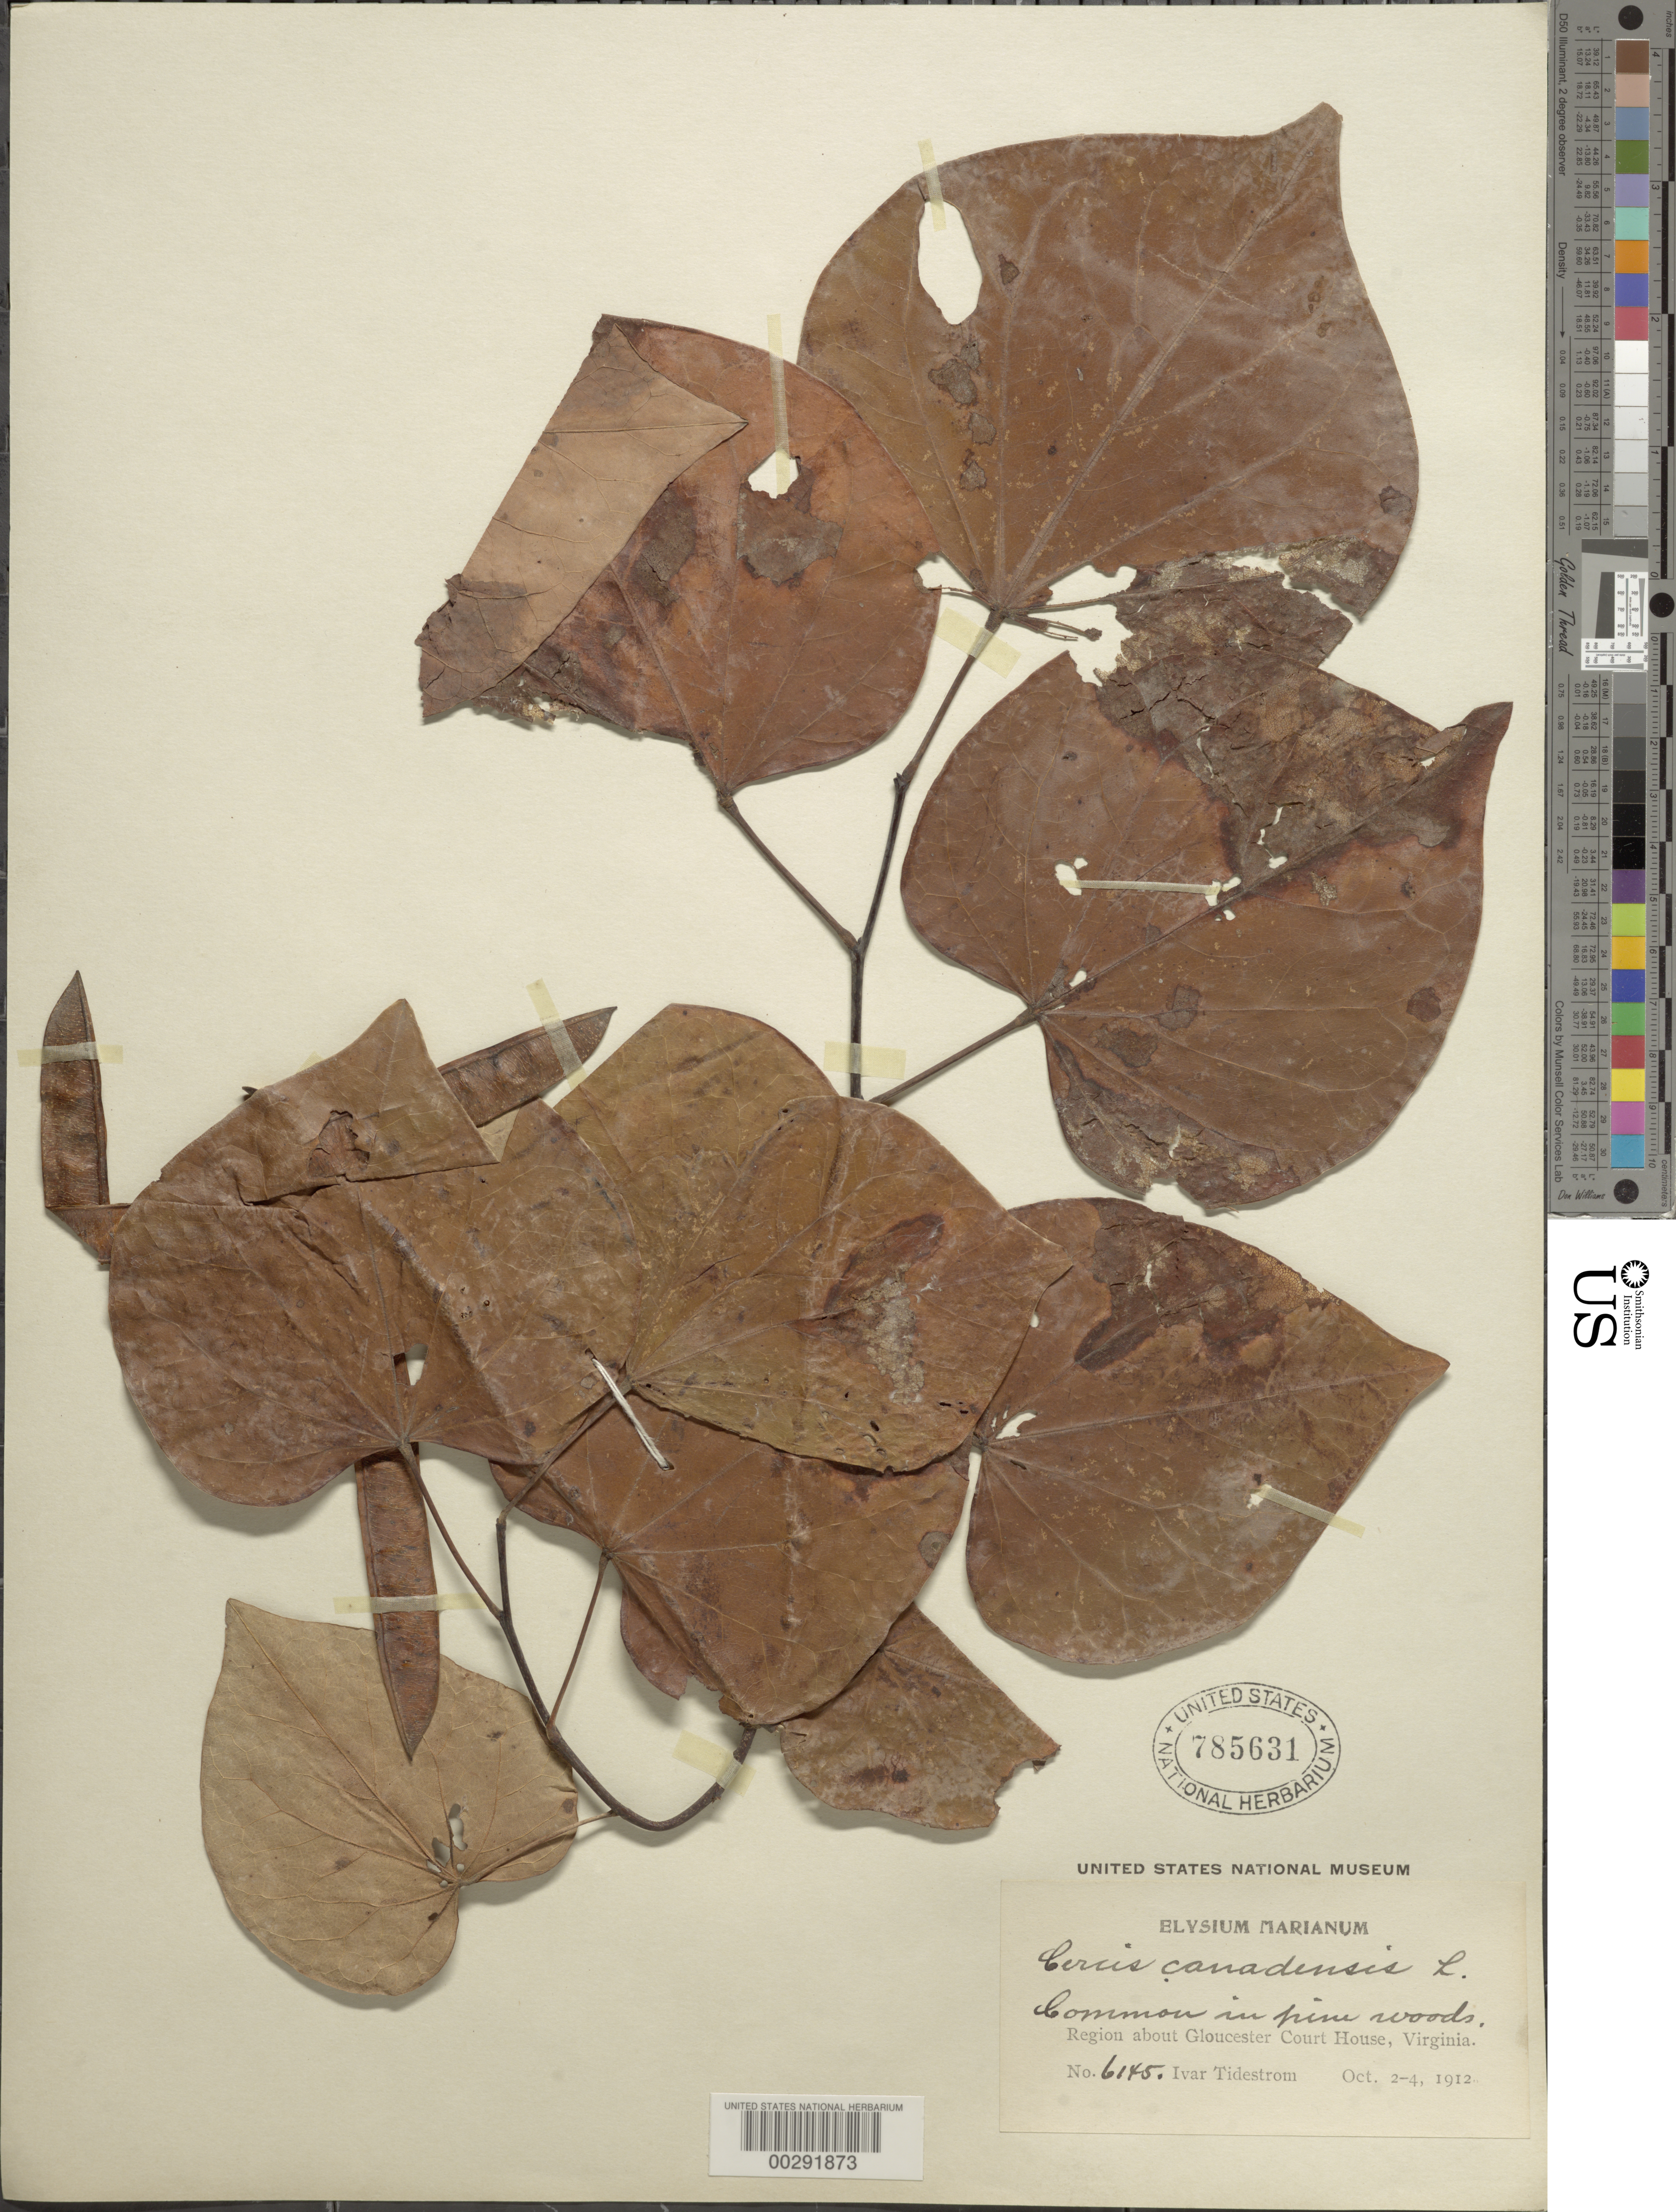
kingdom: Plantae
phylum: Tracheophyta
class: Magnoliopsida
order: Fabales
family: Fabaceae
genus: Cercis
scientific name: Cercis canadensis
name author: L.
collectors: I. F. Tidestrom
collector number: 6145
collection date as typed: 02 Oct 1912 to 04 Oct 1912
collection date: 1912-10-02/1912-10-04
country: United States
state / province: Virginia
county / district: Gloucester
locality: Region about gloucester court house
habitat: In pine woods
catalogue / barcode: US 785631